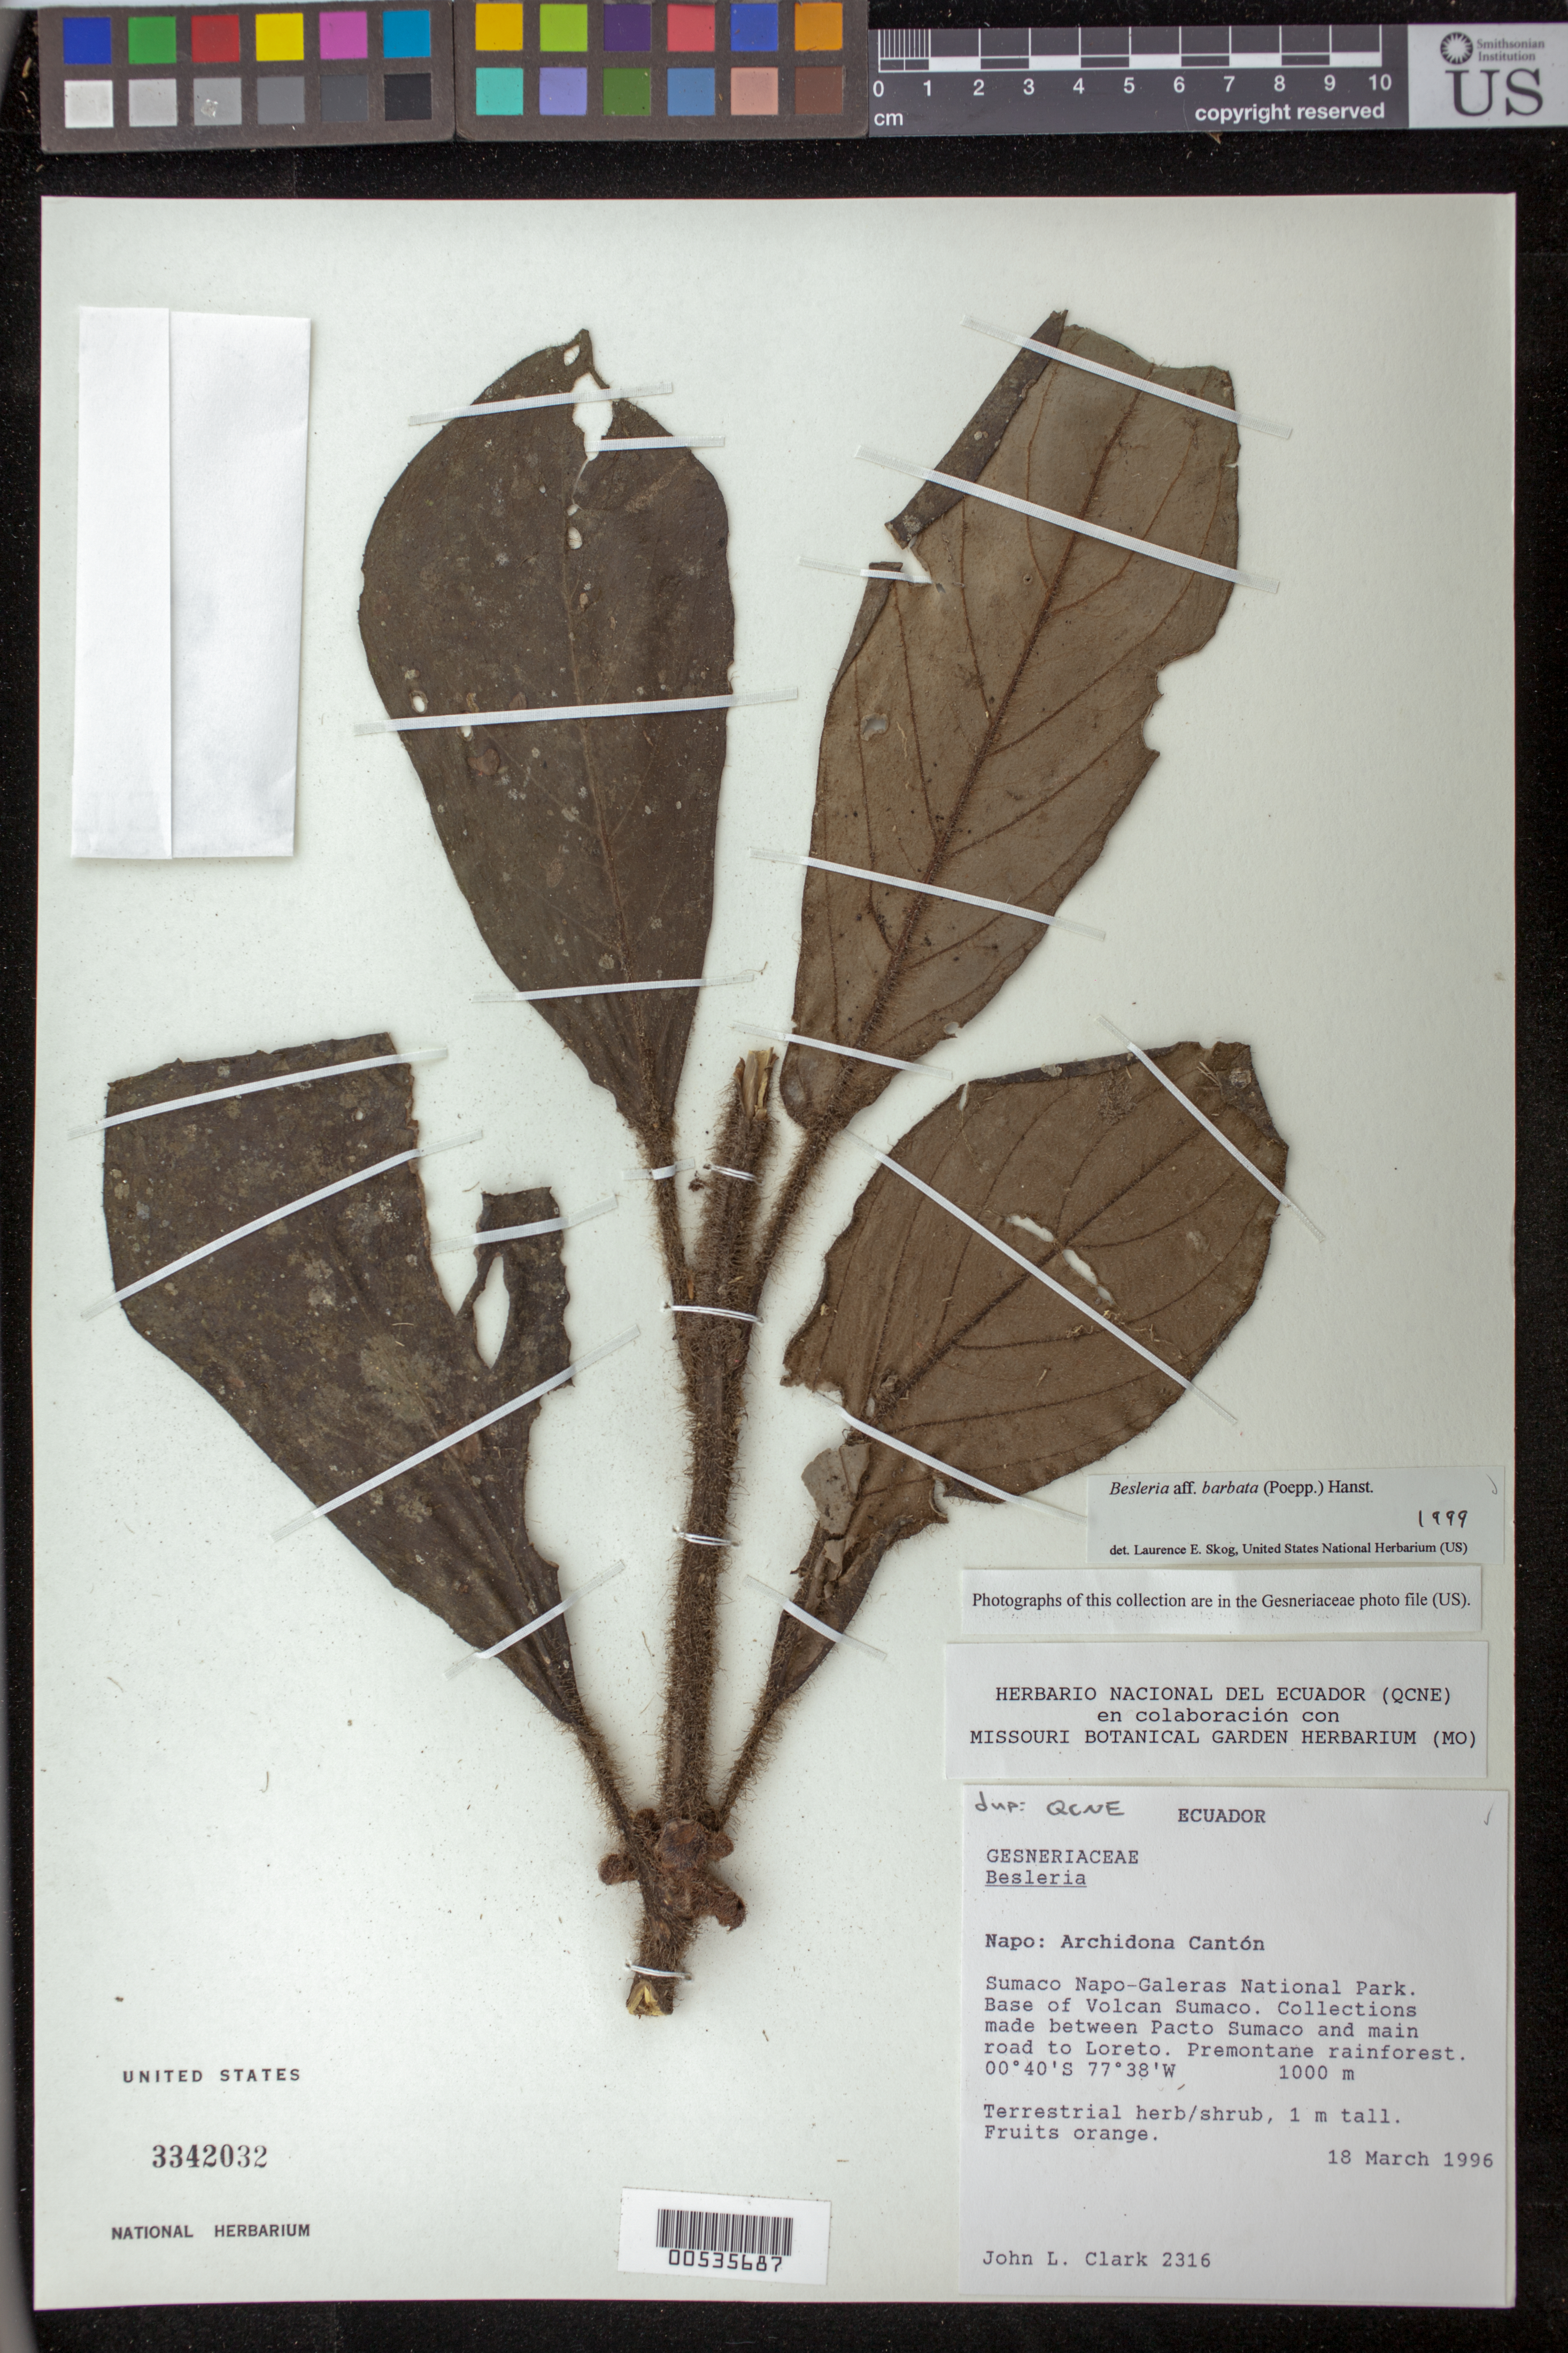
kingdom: Plantae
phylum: Tracheophyta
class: Magnoliopsida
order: Lamiales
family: Gesneriaceae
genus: Besleria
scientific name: Besleria barbata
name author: (Poepp.) Hanst.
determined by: Skog, Laurence E.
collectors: J. L. Clark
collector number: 2316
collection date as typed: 18 Mar 1996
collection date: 1996-03-18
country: Ecuador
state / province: Napo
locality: Archidona Cantón. Sumaco Napo-Galeras National Park, base of Volcan Sumaco; between Pacto Sumaco and main road to Loreto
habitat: Premontane rainforest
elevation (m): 1000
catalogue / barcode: US 3342032